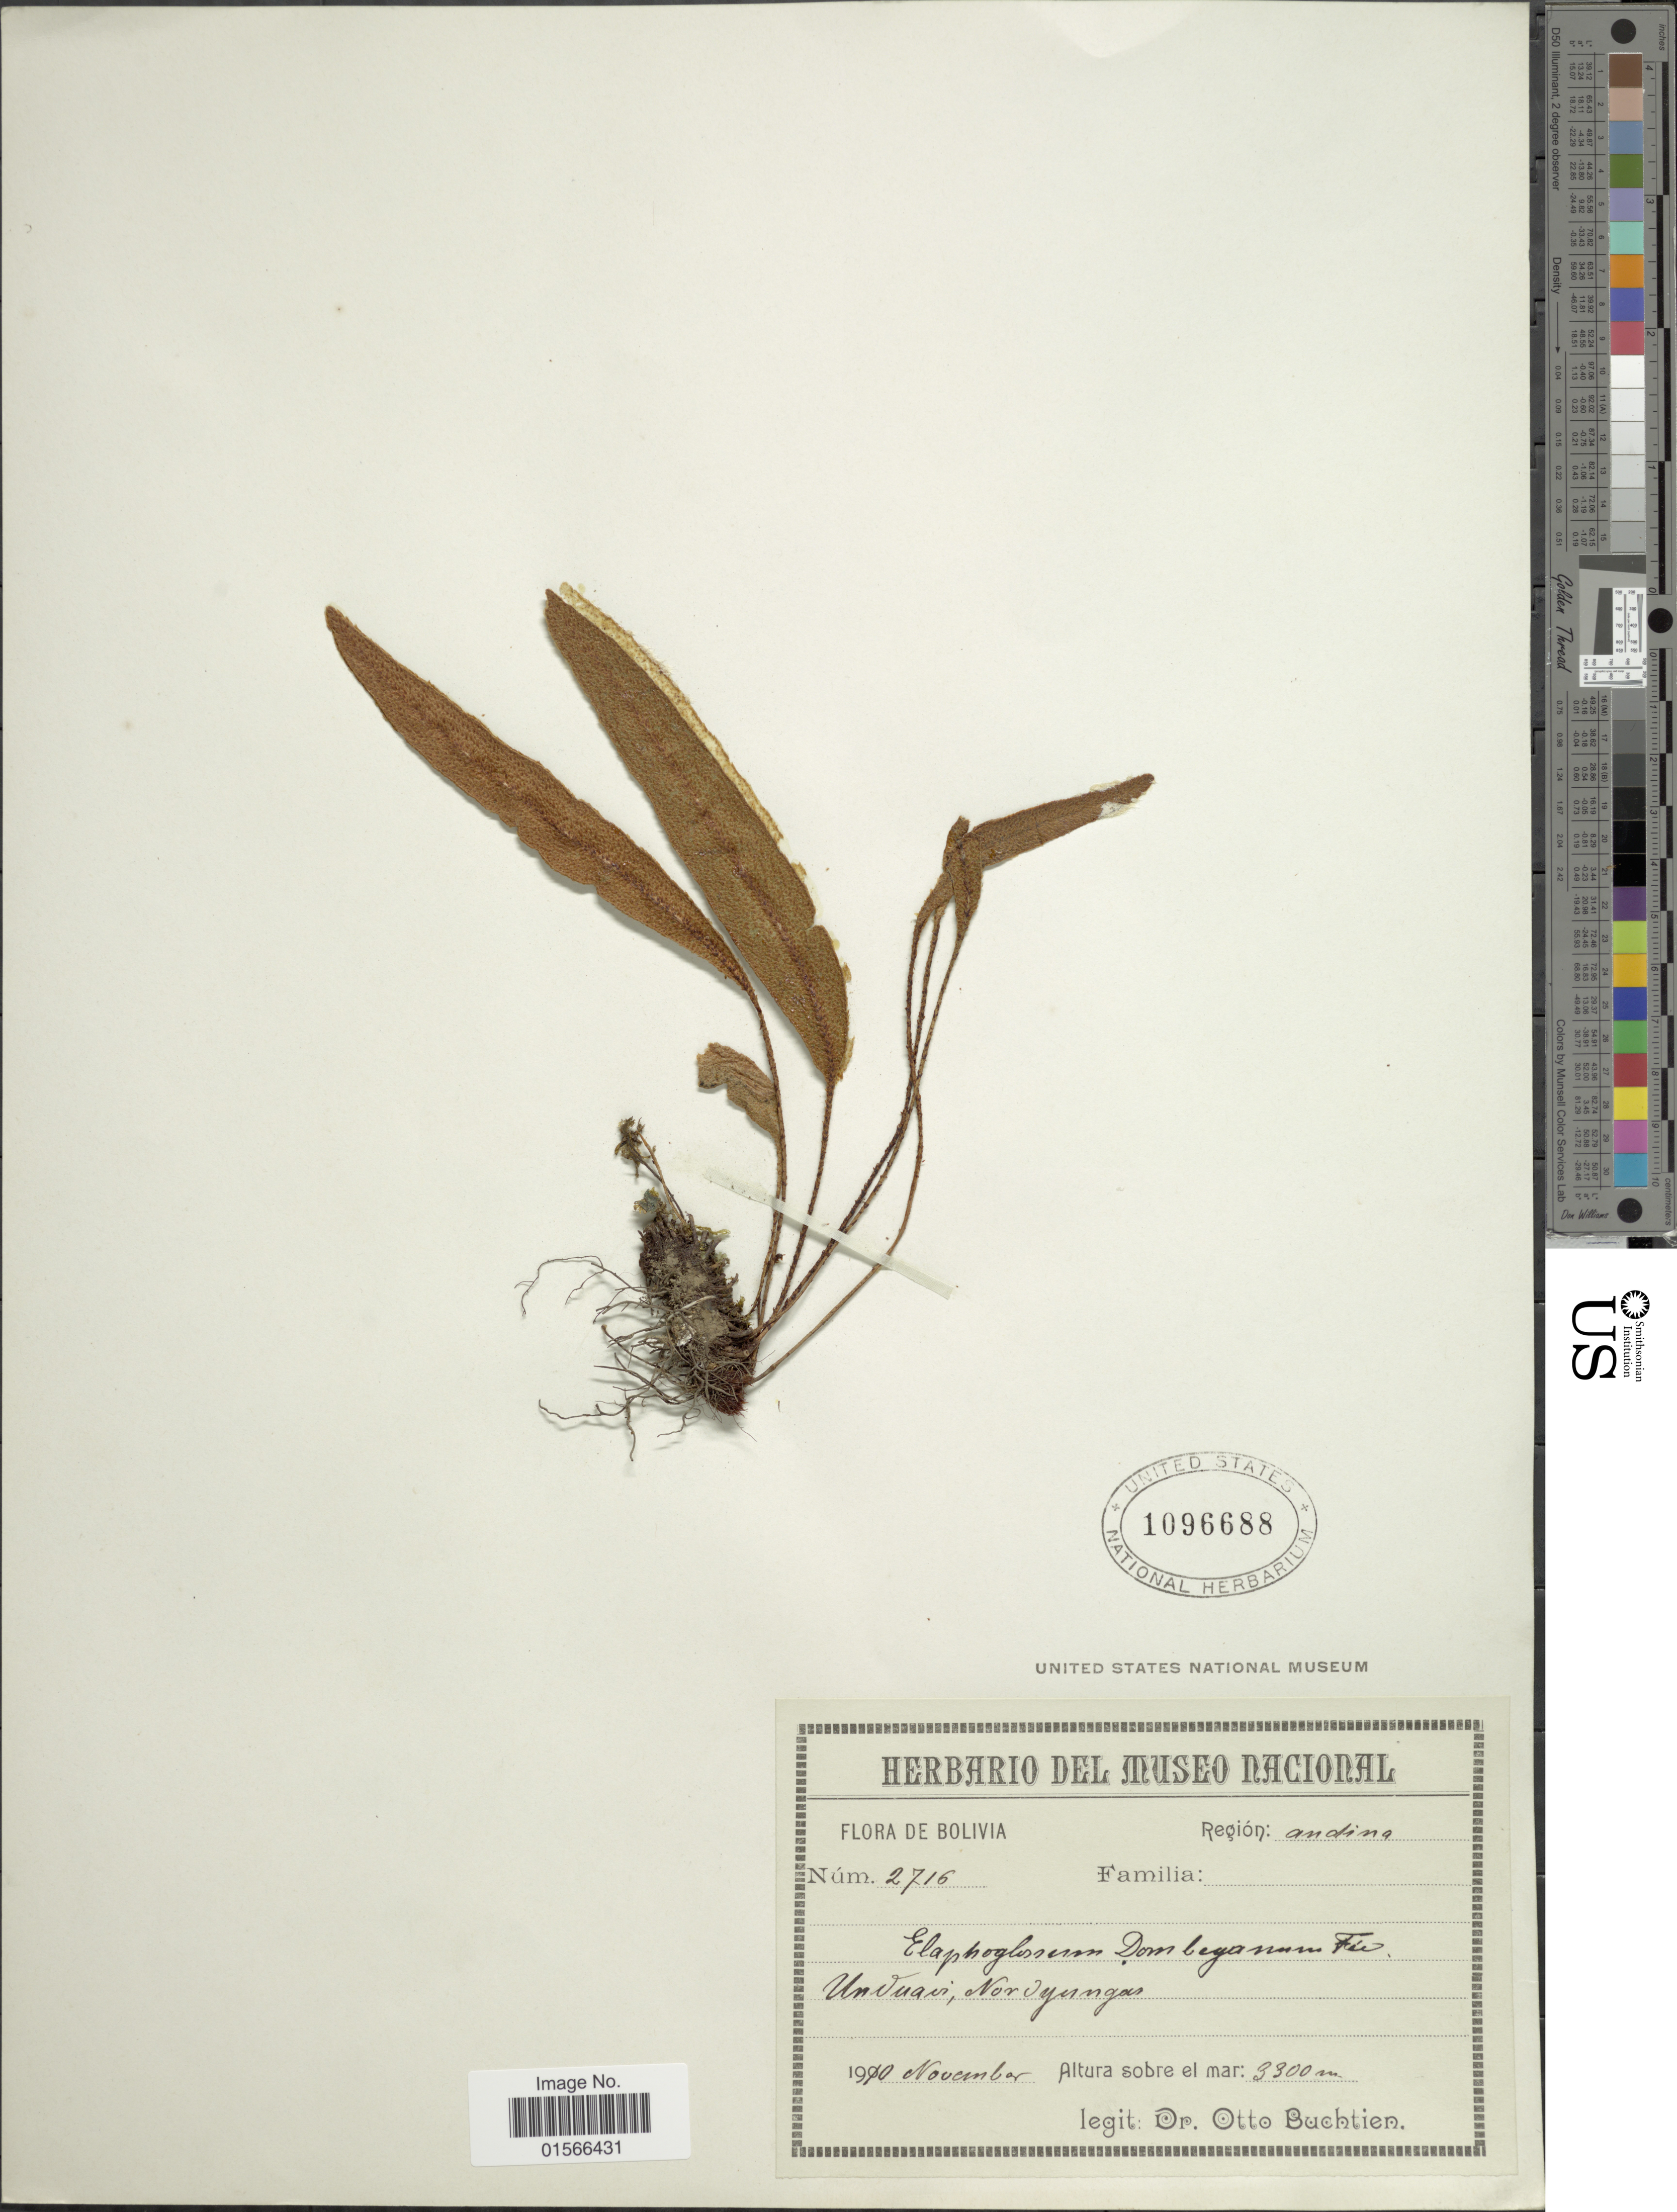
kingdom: Plantae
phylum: Tracheophyta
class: Polypodiopsida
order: Polypodiales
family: Dryopteridaceae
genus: Elaphoglossum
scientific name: Elaphoglossum dombeyanum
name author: (Fée) T.B. Moore & Houlston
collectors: O. Buchtien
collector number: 2716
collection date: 1910-11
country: Bolivia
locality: Unduavi, Nordyungas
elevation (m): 3300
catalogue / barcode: US 1096688